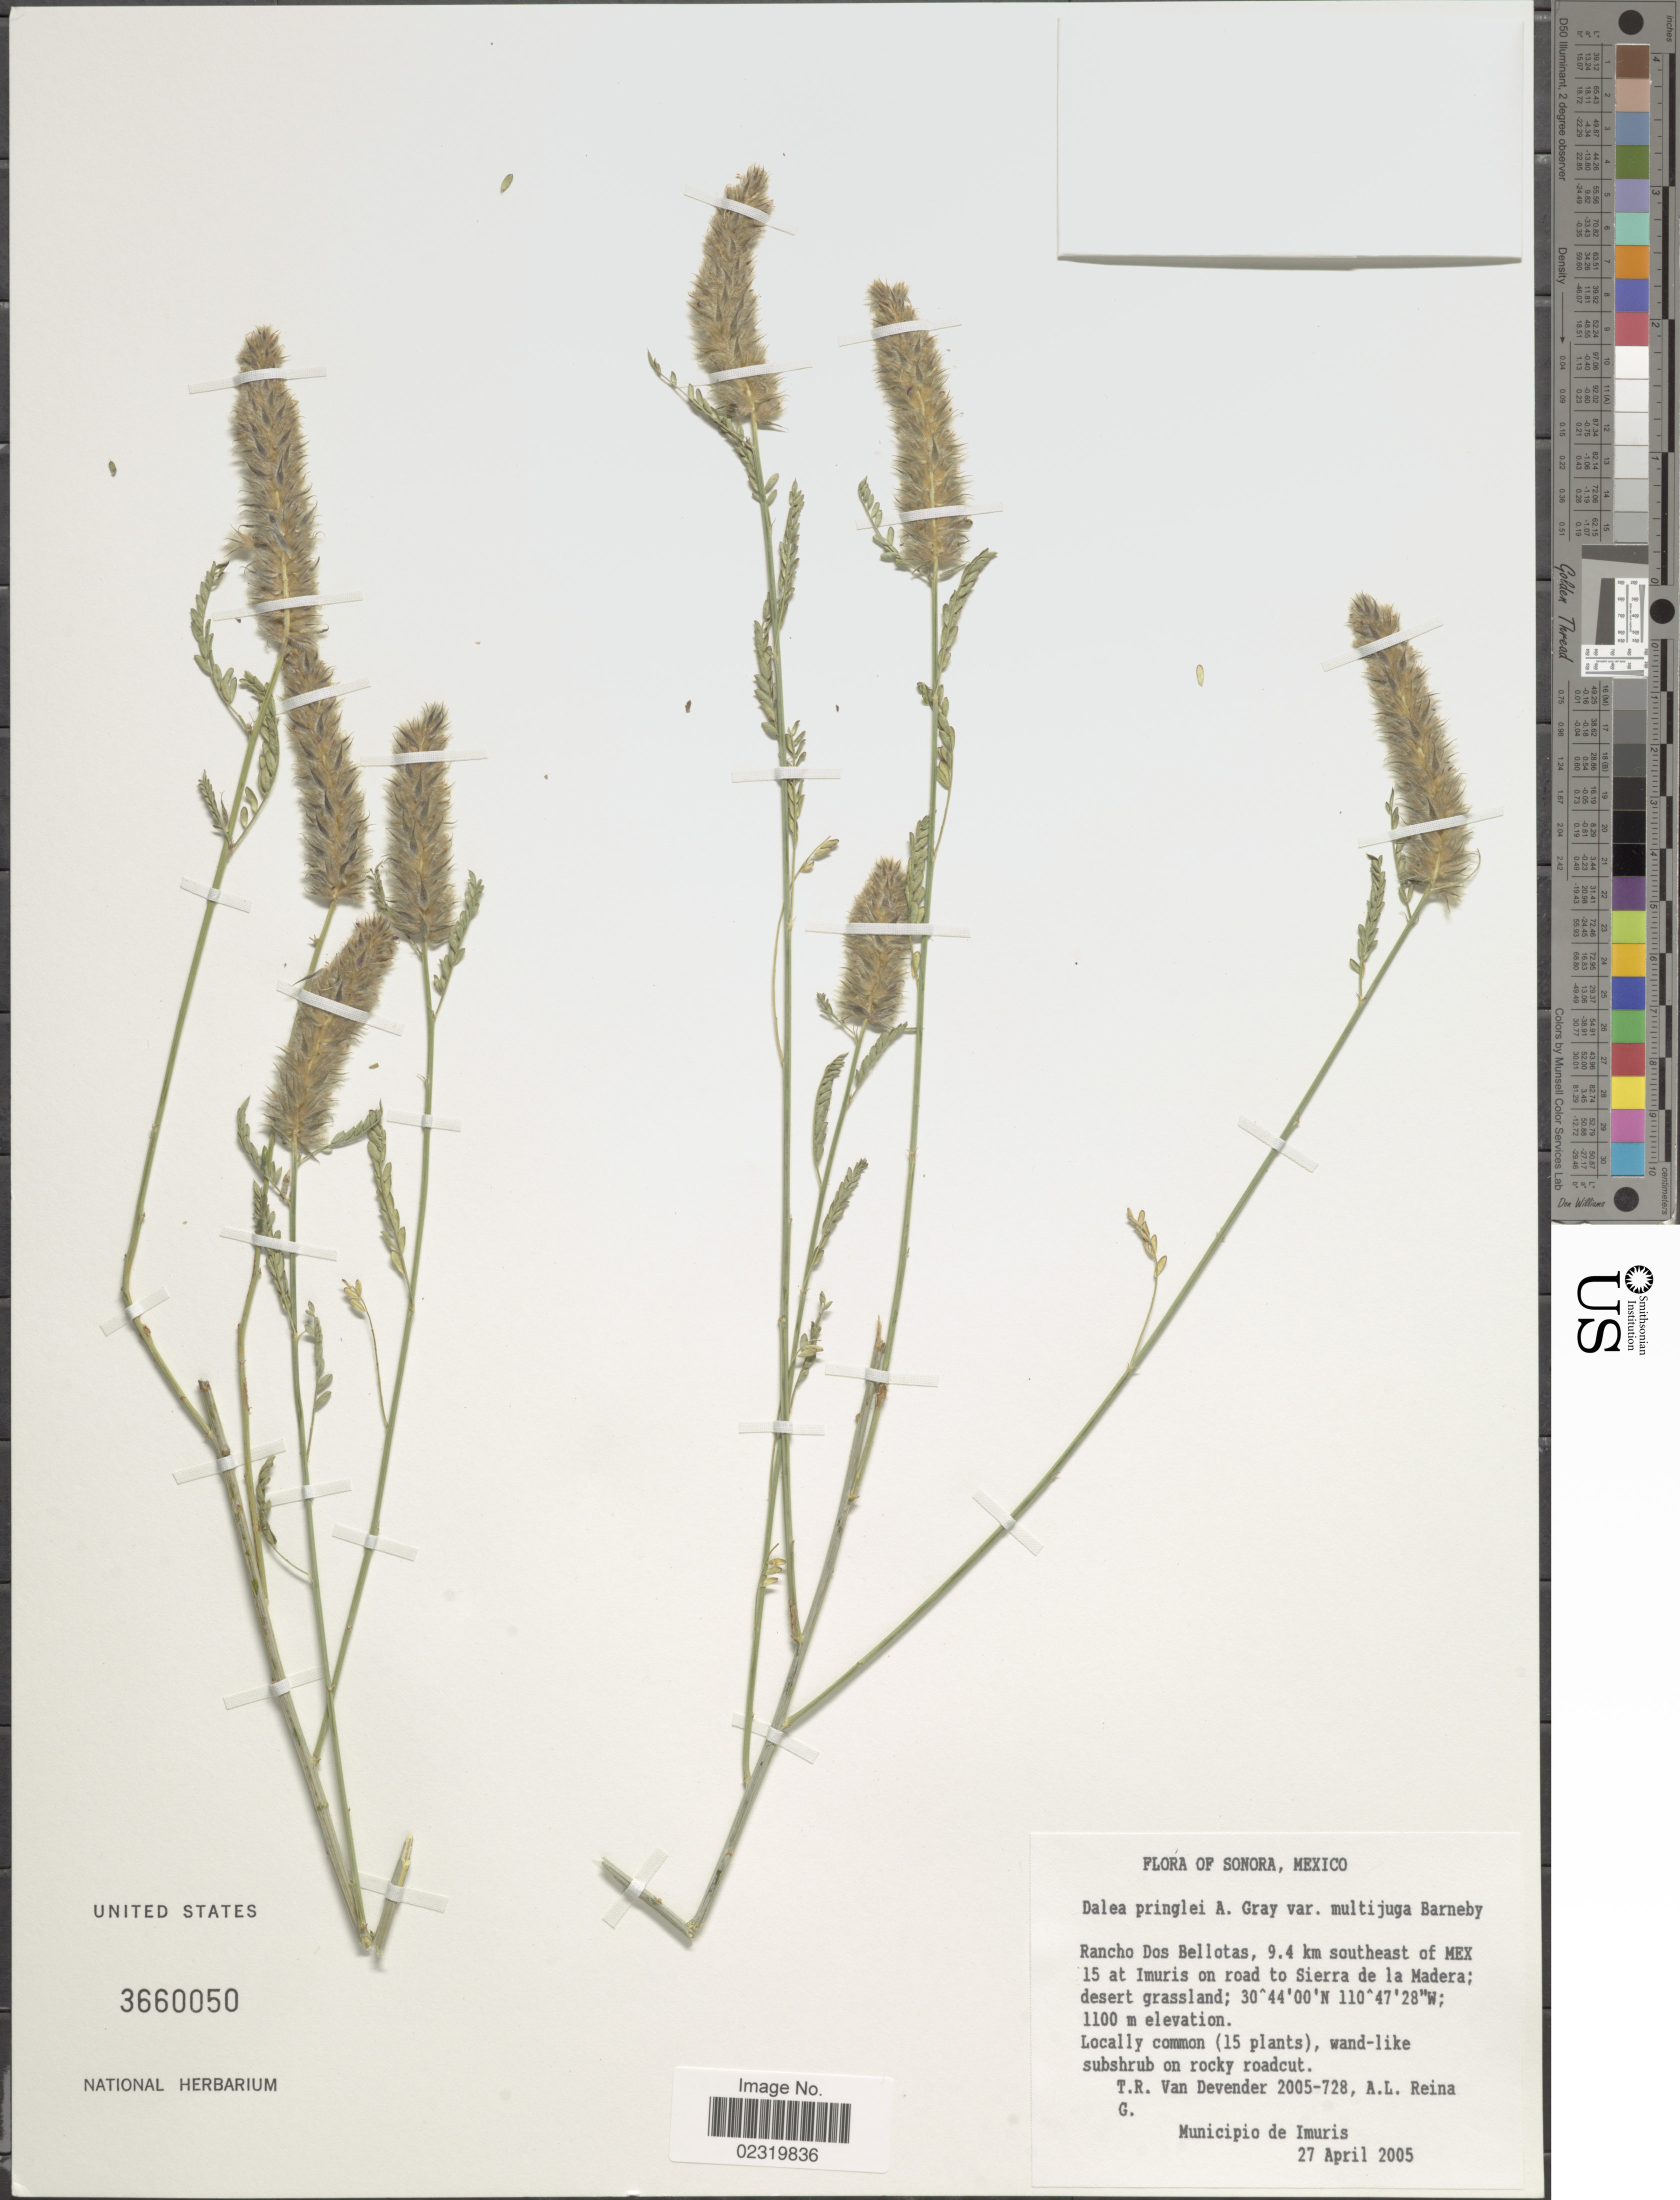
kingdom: Plantae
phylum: Tracheophyta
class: Magnoliopsida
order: Fabales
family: Fabaceae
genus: Dalea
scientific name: Dalea pringlei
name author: A. Gray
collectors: T. R. Van Devender & A. L. Reina G.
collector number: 2005-728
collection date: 2005-04-27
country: Mexico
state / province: Sonora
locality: Rancho Dos Bellotas, 9.4 km southeast of Mex 15 at Imuris on road to Sierra de la Madera. Municipio de Imuris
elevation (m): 1100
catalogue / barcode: US 3660050